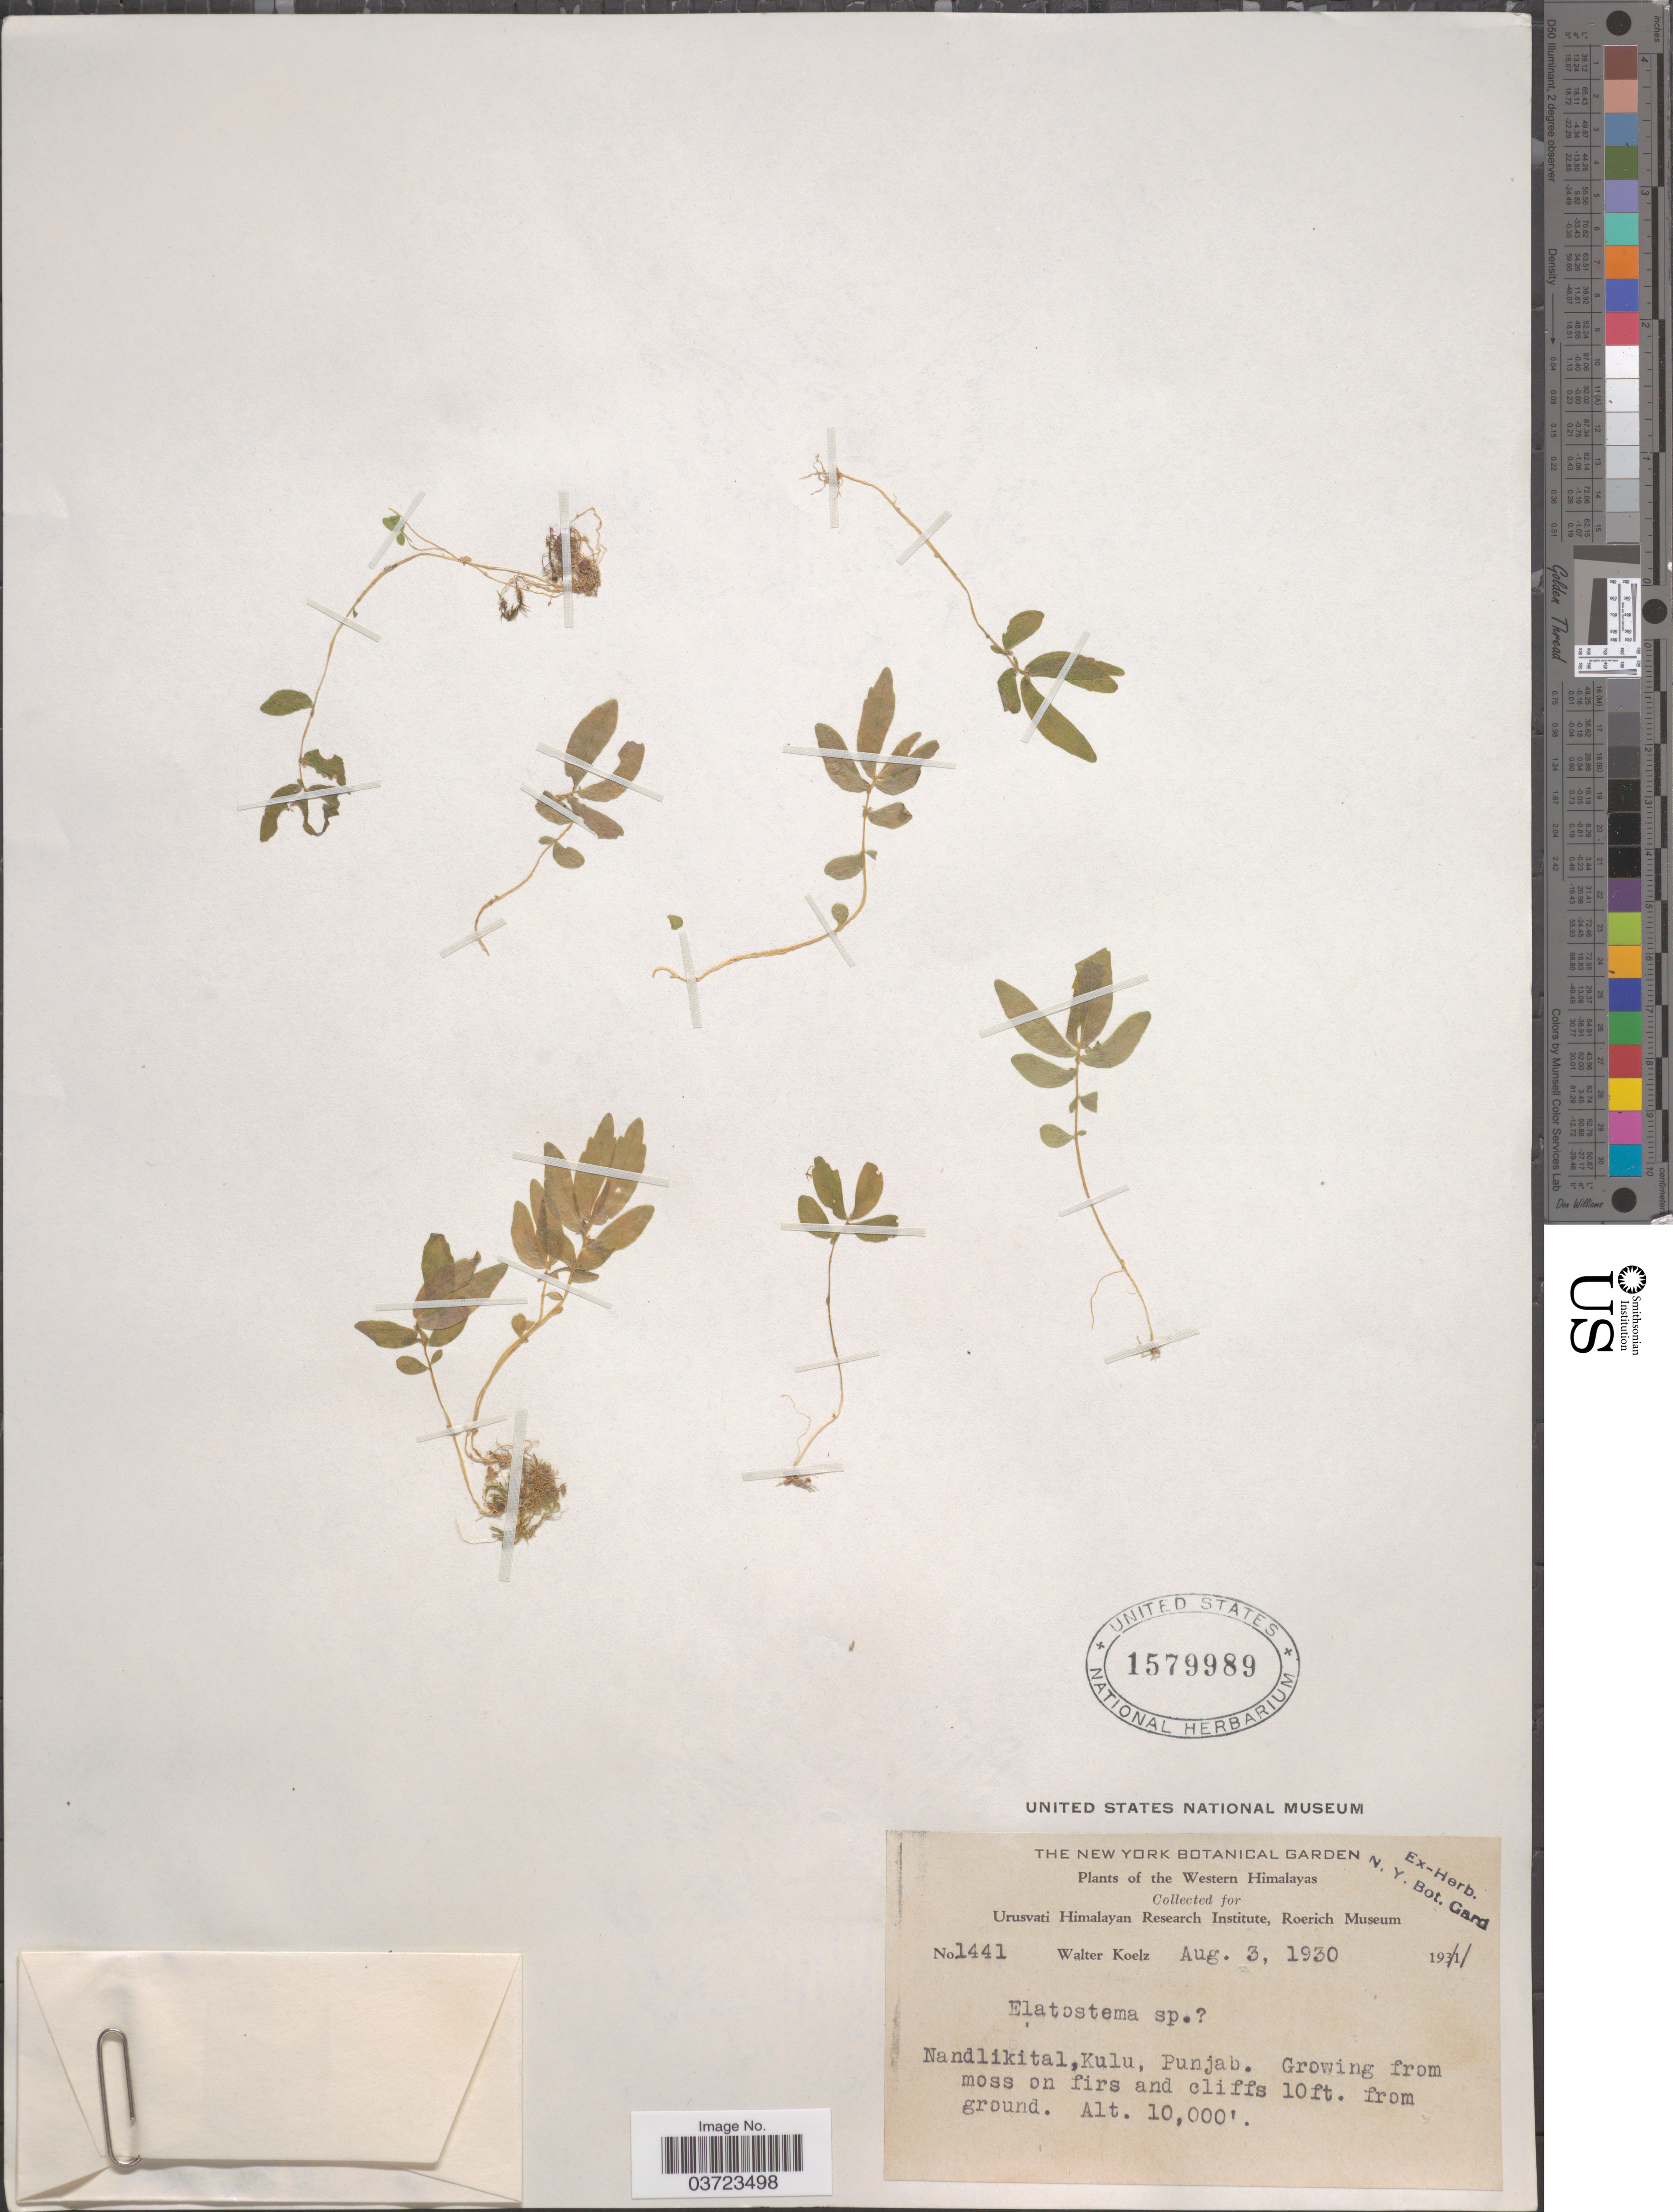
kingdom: Plantae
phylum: Tracheophyta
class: Magnoliopsida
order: Rosales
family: Urticaceae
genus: Elatostema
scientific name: Elatostema sp.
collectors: W. N. Koelz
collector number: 1441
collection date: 1930-08-03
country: India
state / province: Punjab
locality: Western Himalayas. Nandlikital, Kulu.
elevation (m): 3048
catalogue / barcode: US 1579989